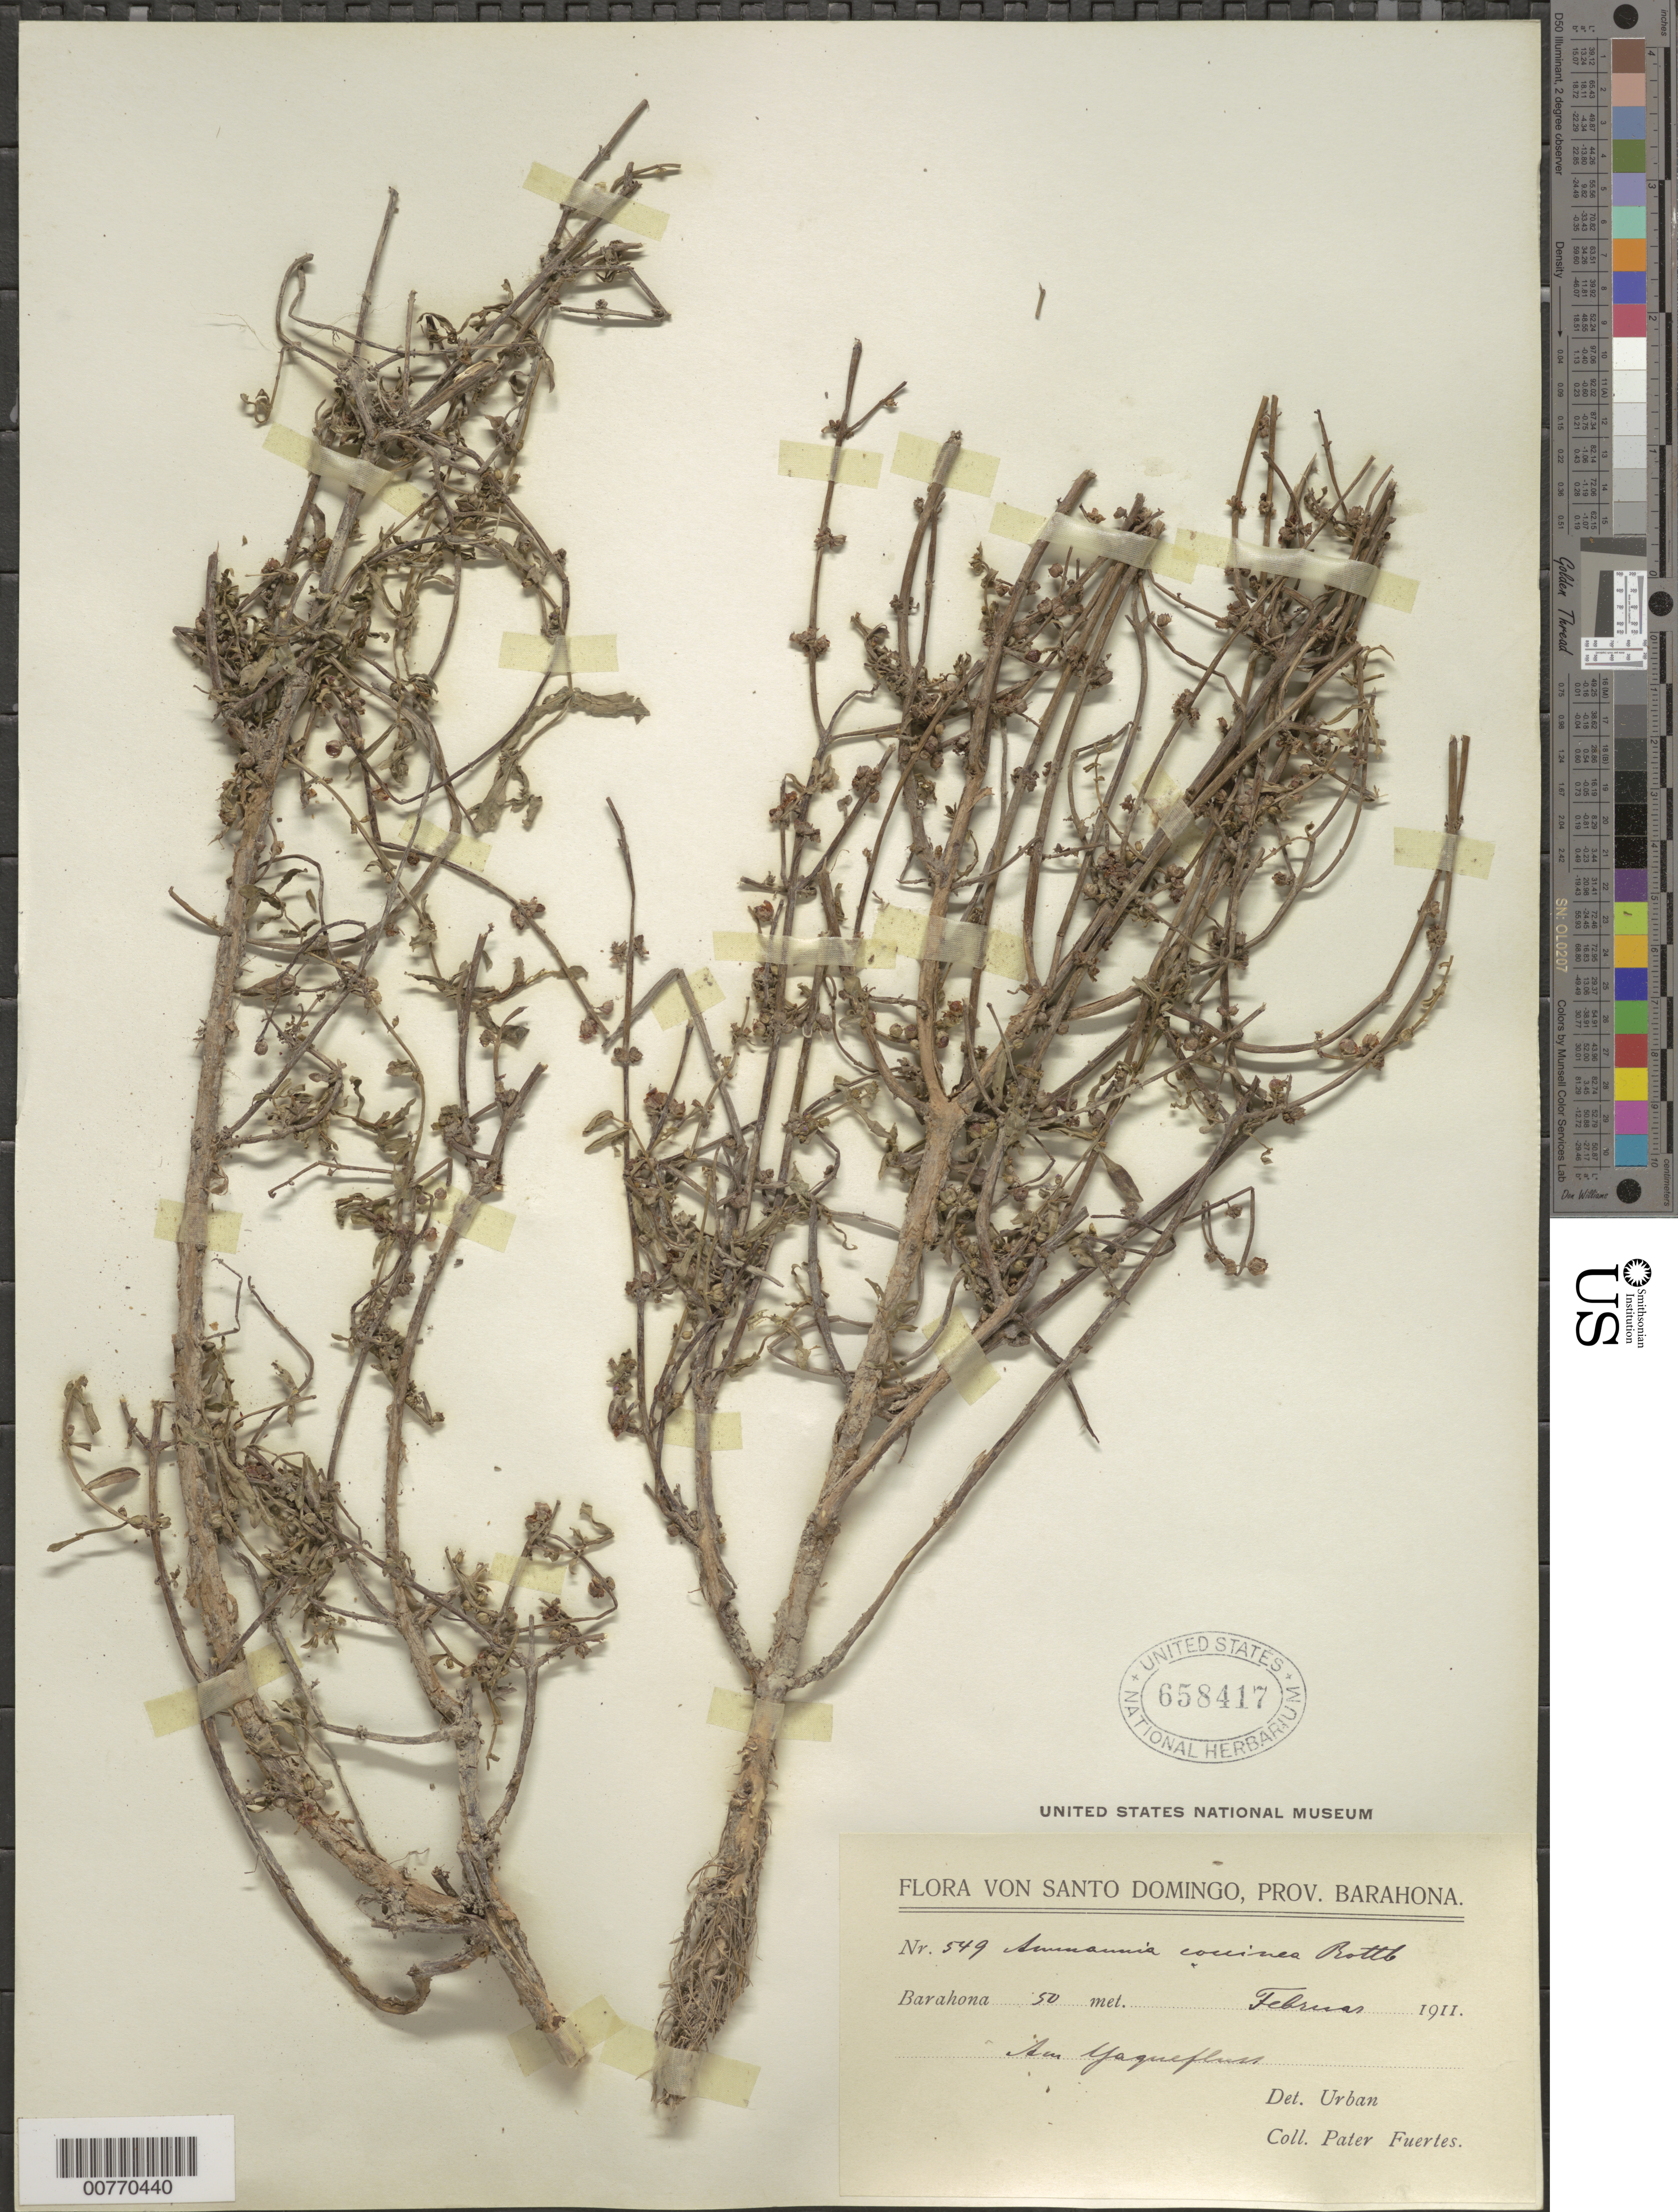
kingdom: Plantae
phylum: Tracheophyta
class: Magnoliopsida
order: Myrtales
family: Lythraceae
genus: Ammannia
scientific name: Ammannia coccinea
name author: Rottb.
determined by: Urban, Ignatz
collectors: M. D. Fuertes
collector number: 549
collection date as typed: Feb 1911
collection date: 1911-02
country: Dominican Republic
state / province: Barahona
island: Hispaniola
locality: Auf Yaquefluss.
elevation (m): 50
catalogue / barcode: US 658417